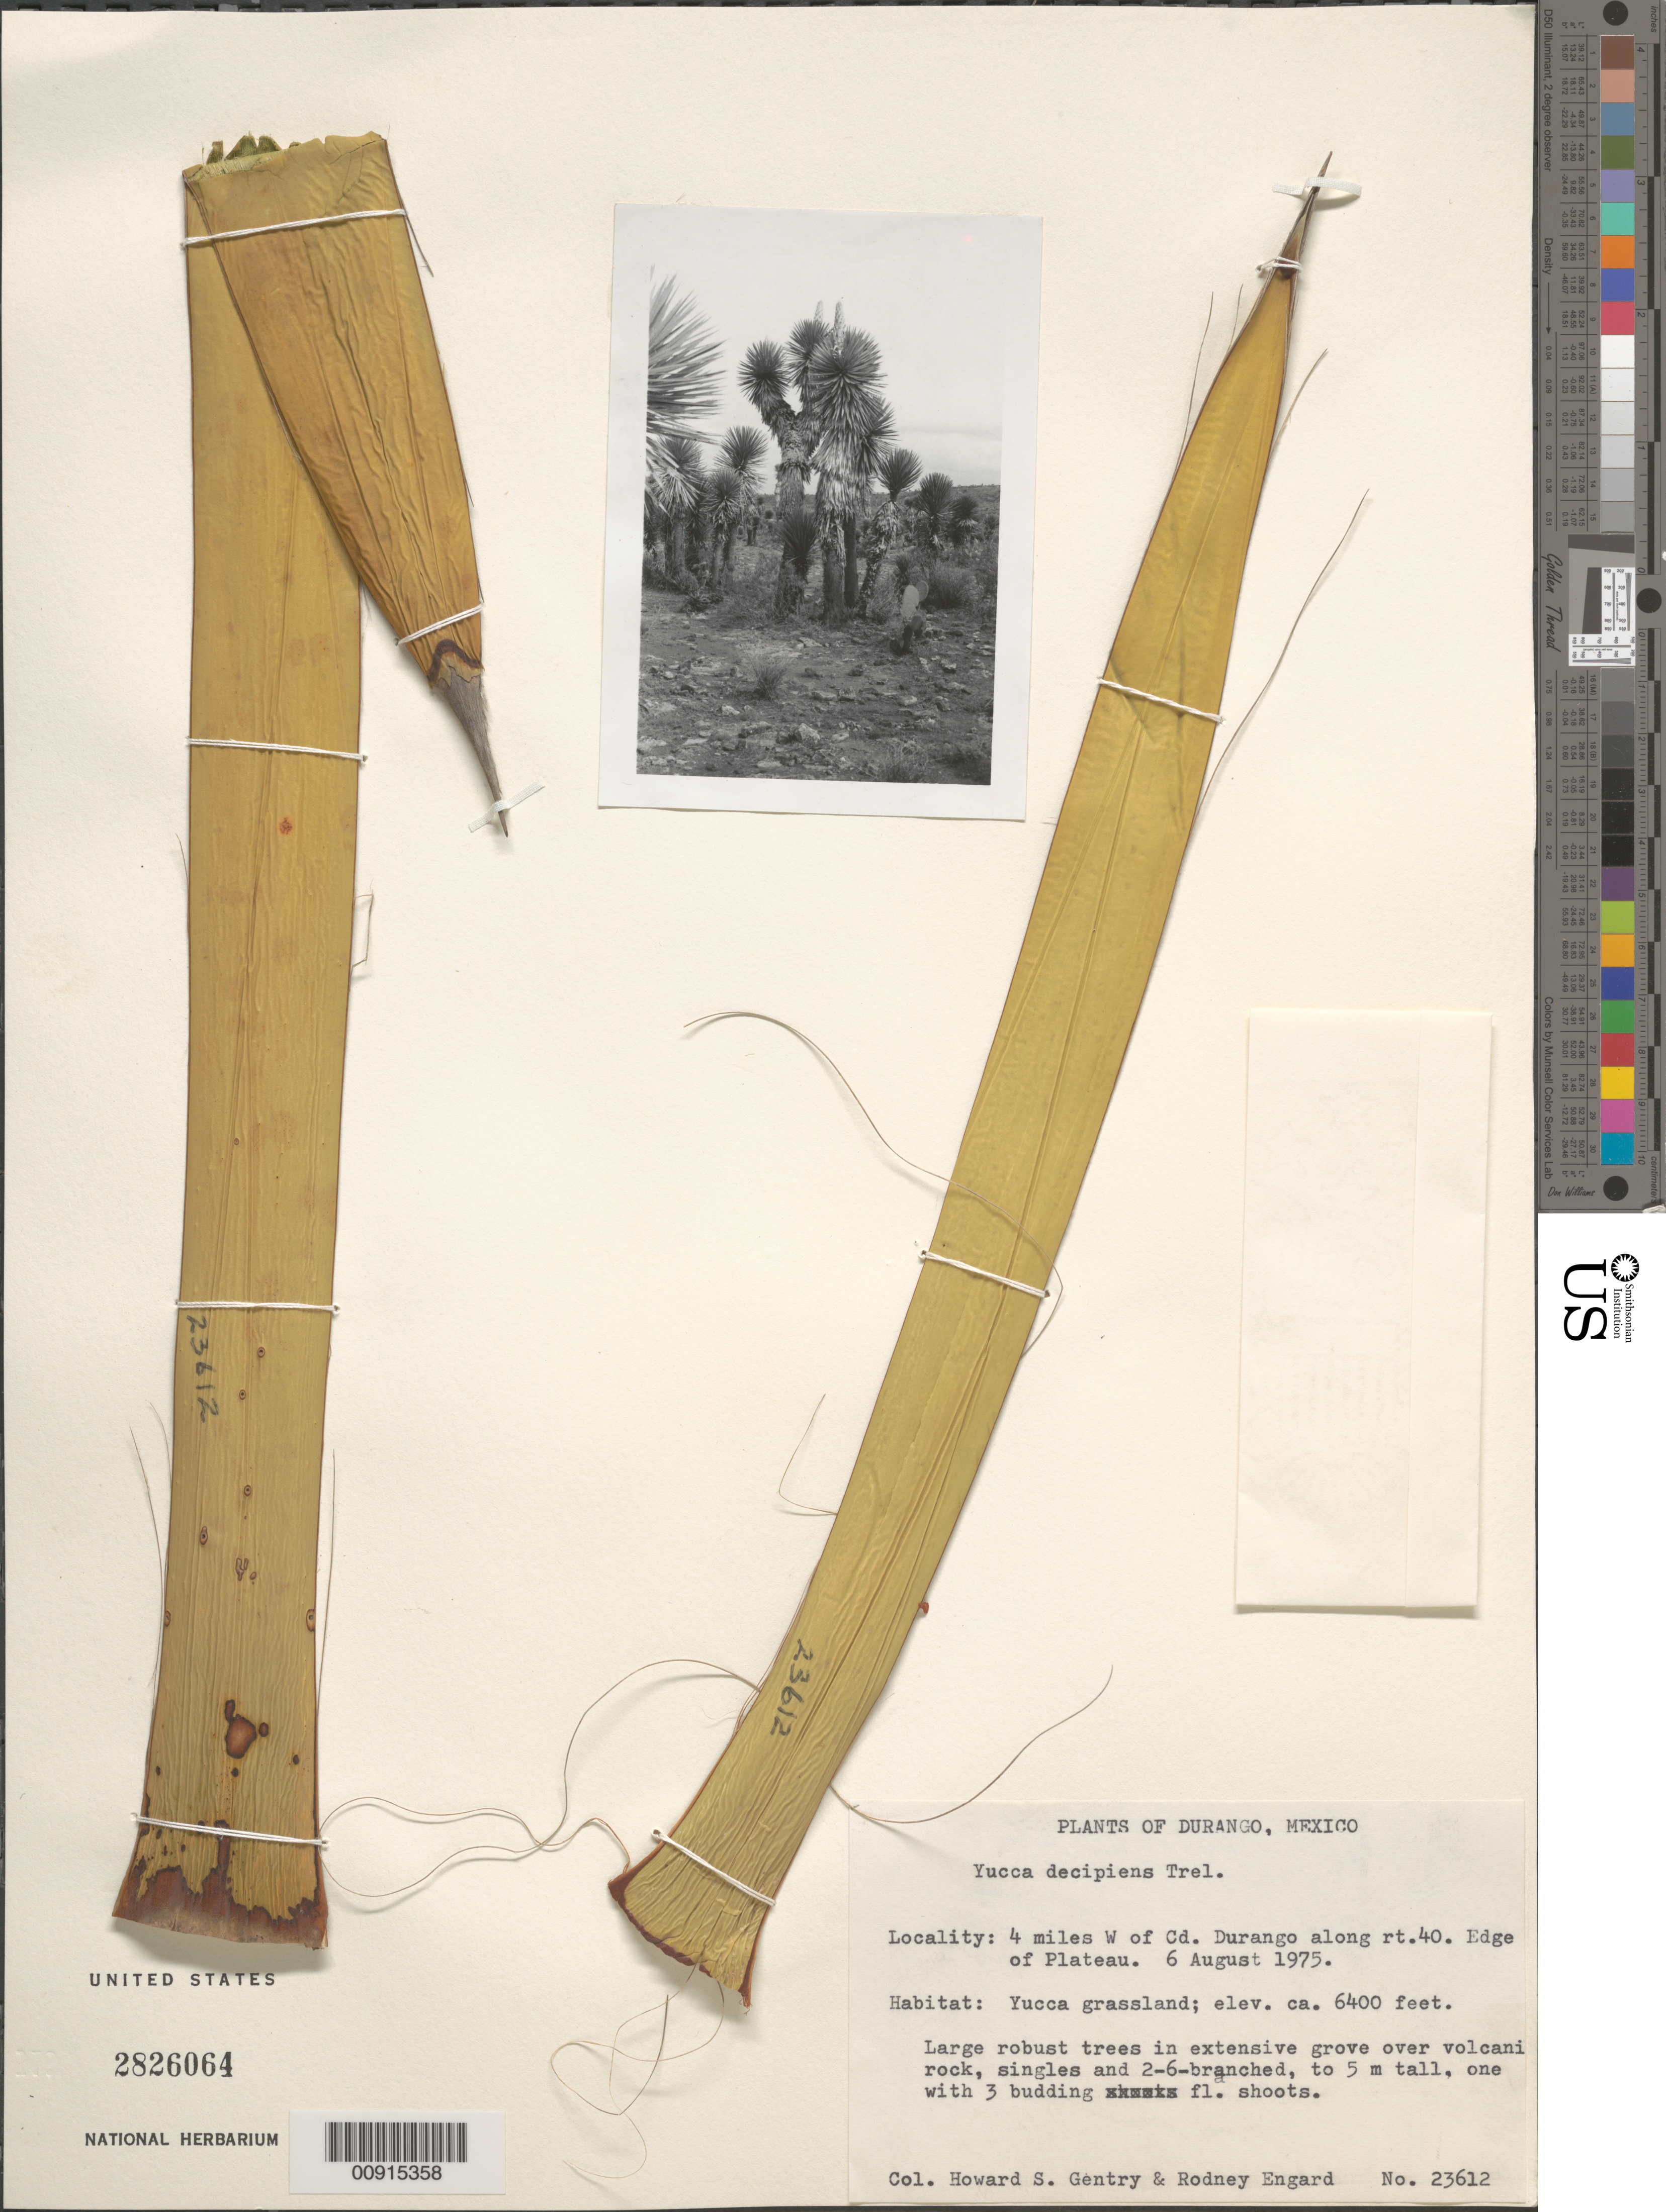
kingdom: Plantae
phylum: Tracheophyta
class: Liliopsida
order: Asparagales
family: Asparagaceae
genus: Yucca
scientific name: Yucca decipiens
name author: Trel.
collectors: H. S. Gentry & R. Engard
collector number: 23612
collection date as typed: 06 Aug 1975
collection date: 1975-08-06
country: Mexico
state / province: Durango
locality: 4 miles W of Cd. Durango along rt. 40. Edge of Plateau.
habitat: In extensive grove over volcanic rock. Yucca grassland.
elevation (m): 1951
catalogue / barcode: US 2826064